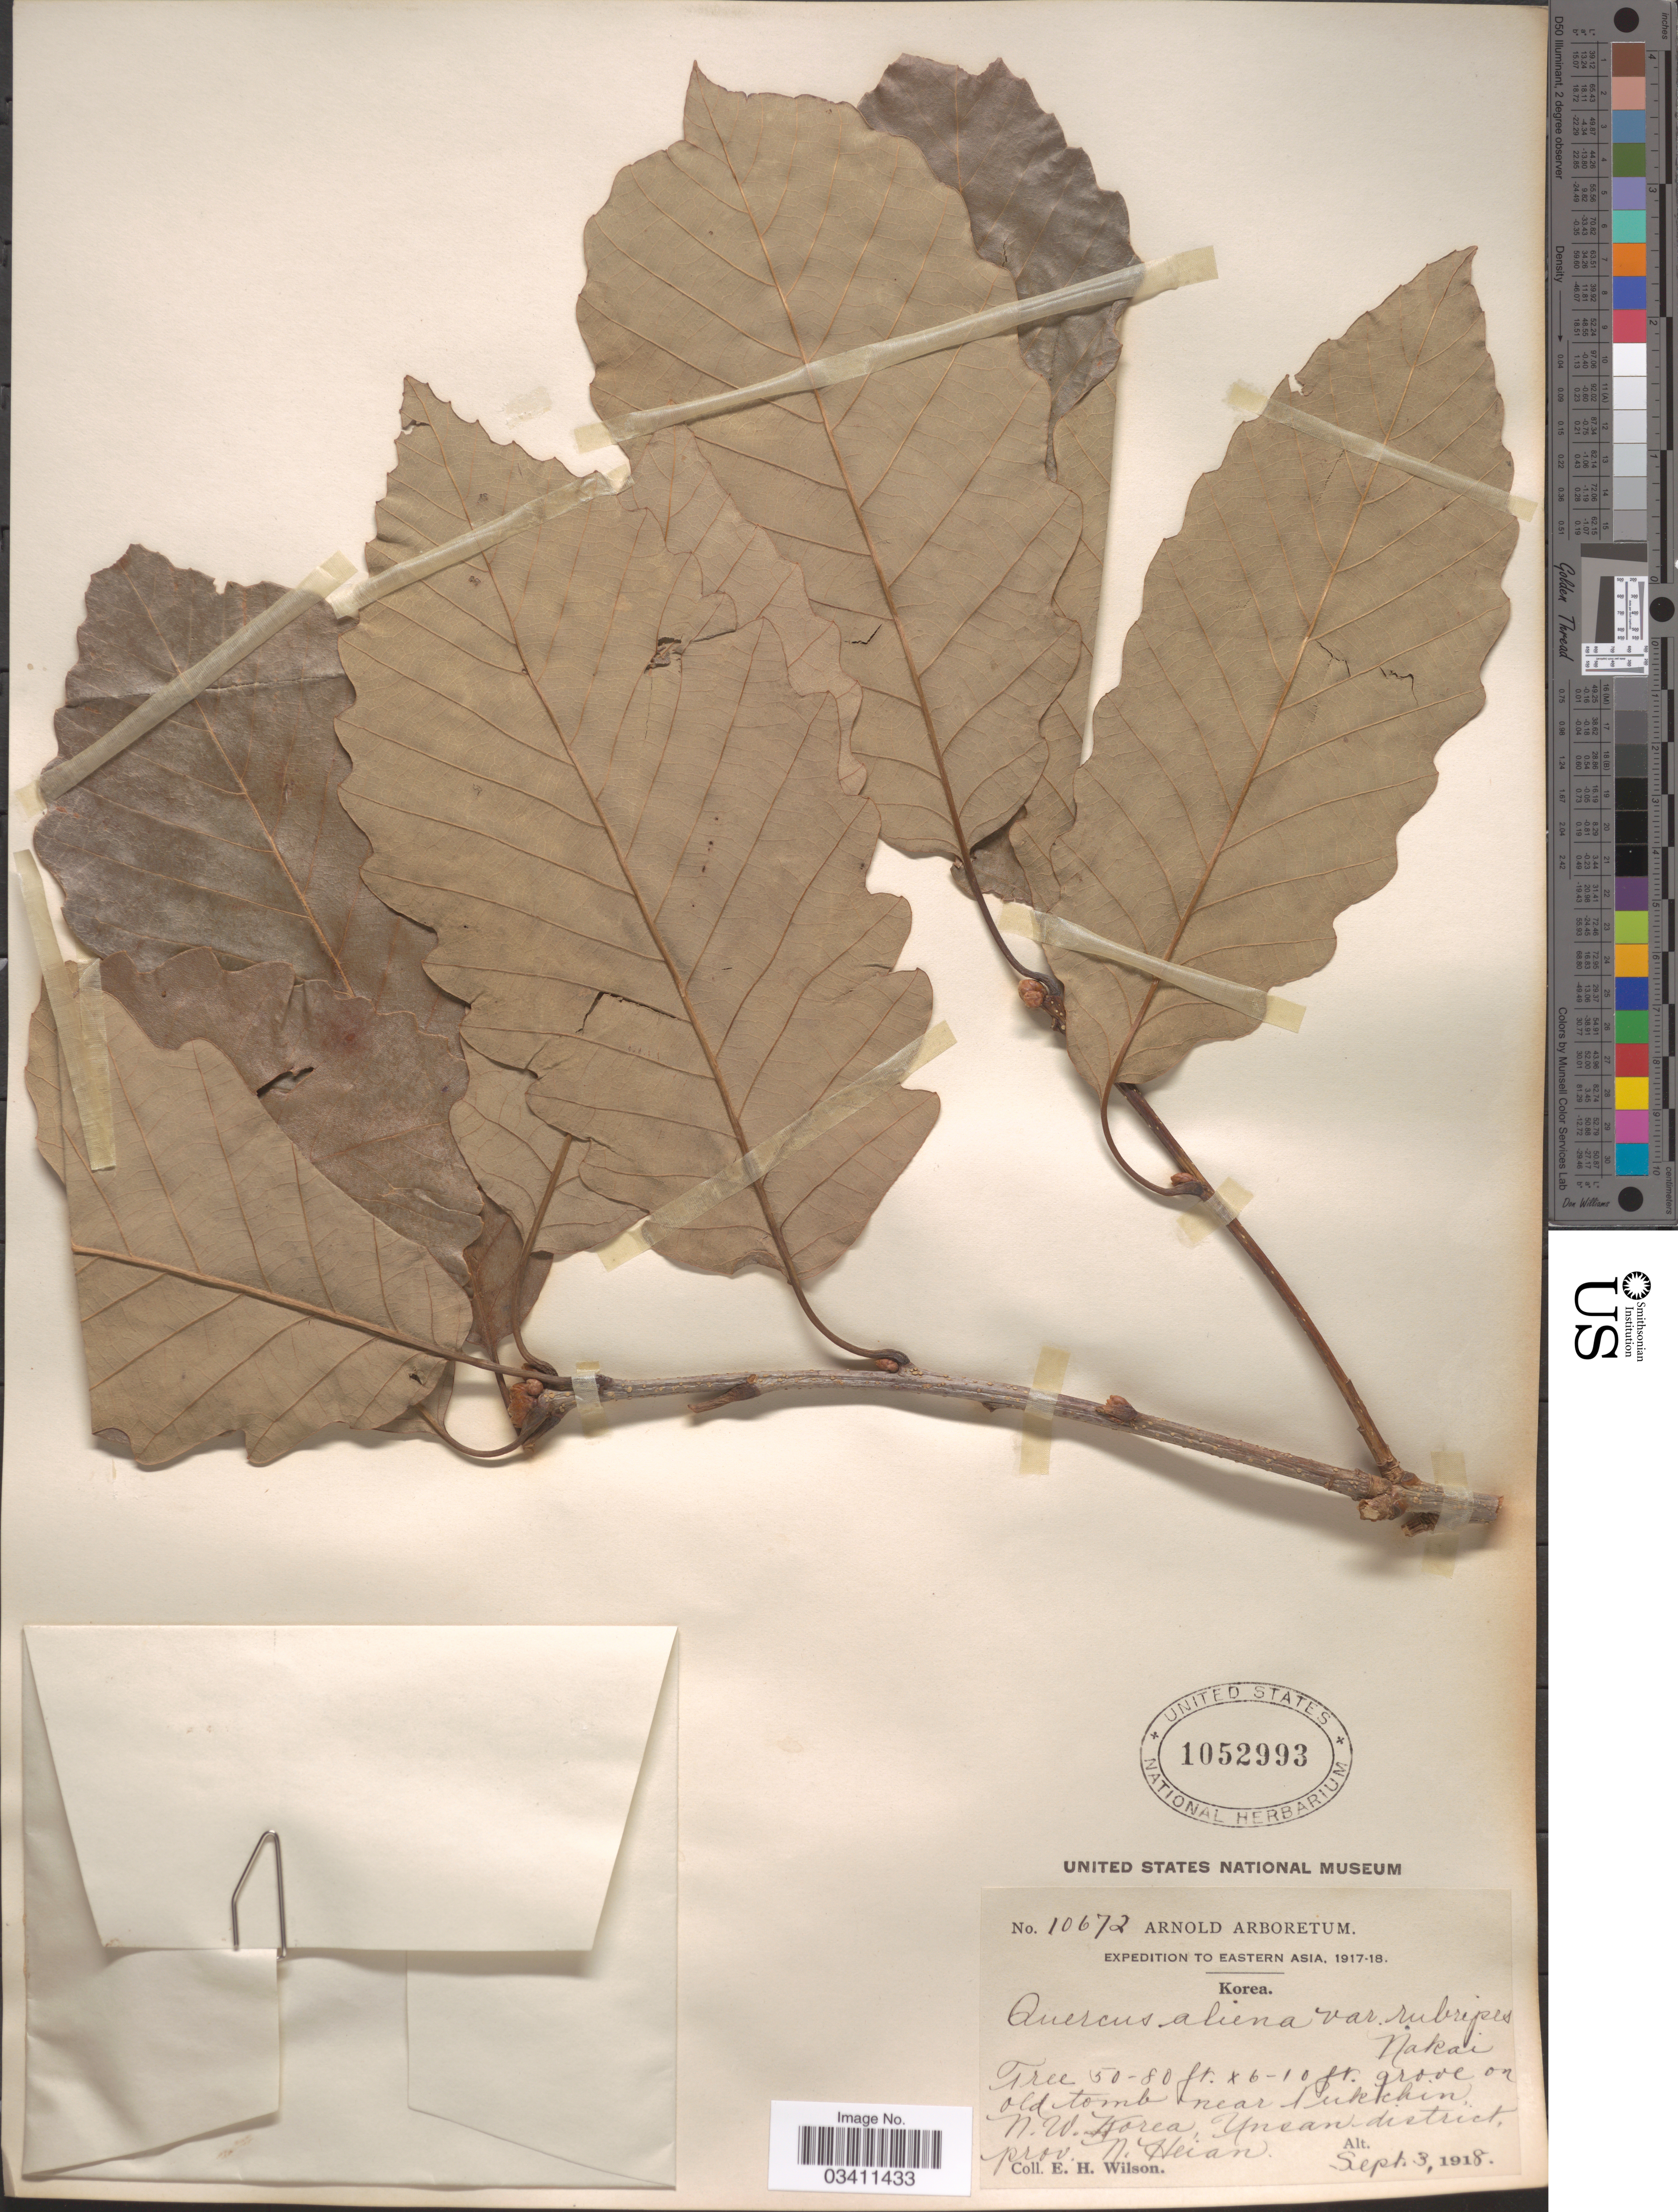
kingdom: Plantae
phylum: Tracheophyta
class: Magnoliopsida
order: Fagales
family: Fagaceae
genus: Quercus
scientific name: Quercus aliena var. rubripes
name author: Nakai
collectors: E. Wilson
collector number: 10672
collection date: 1918-09-03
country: North Korea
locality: Grove on old tomb near Pukchin N. W. Korea, Unsan district, prov. N. Heian.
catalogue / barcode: US 1052993